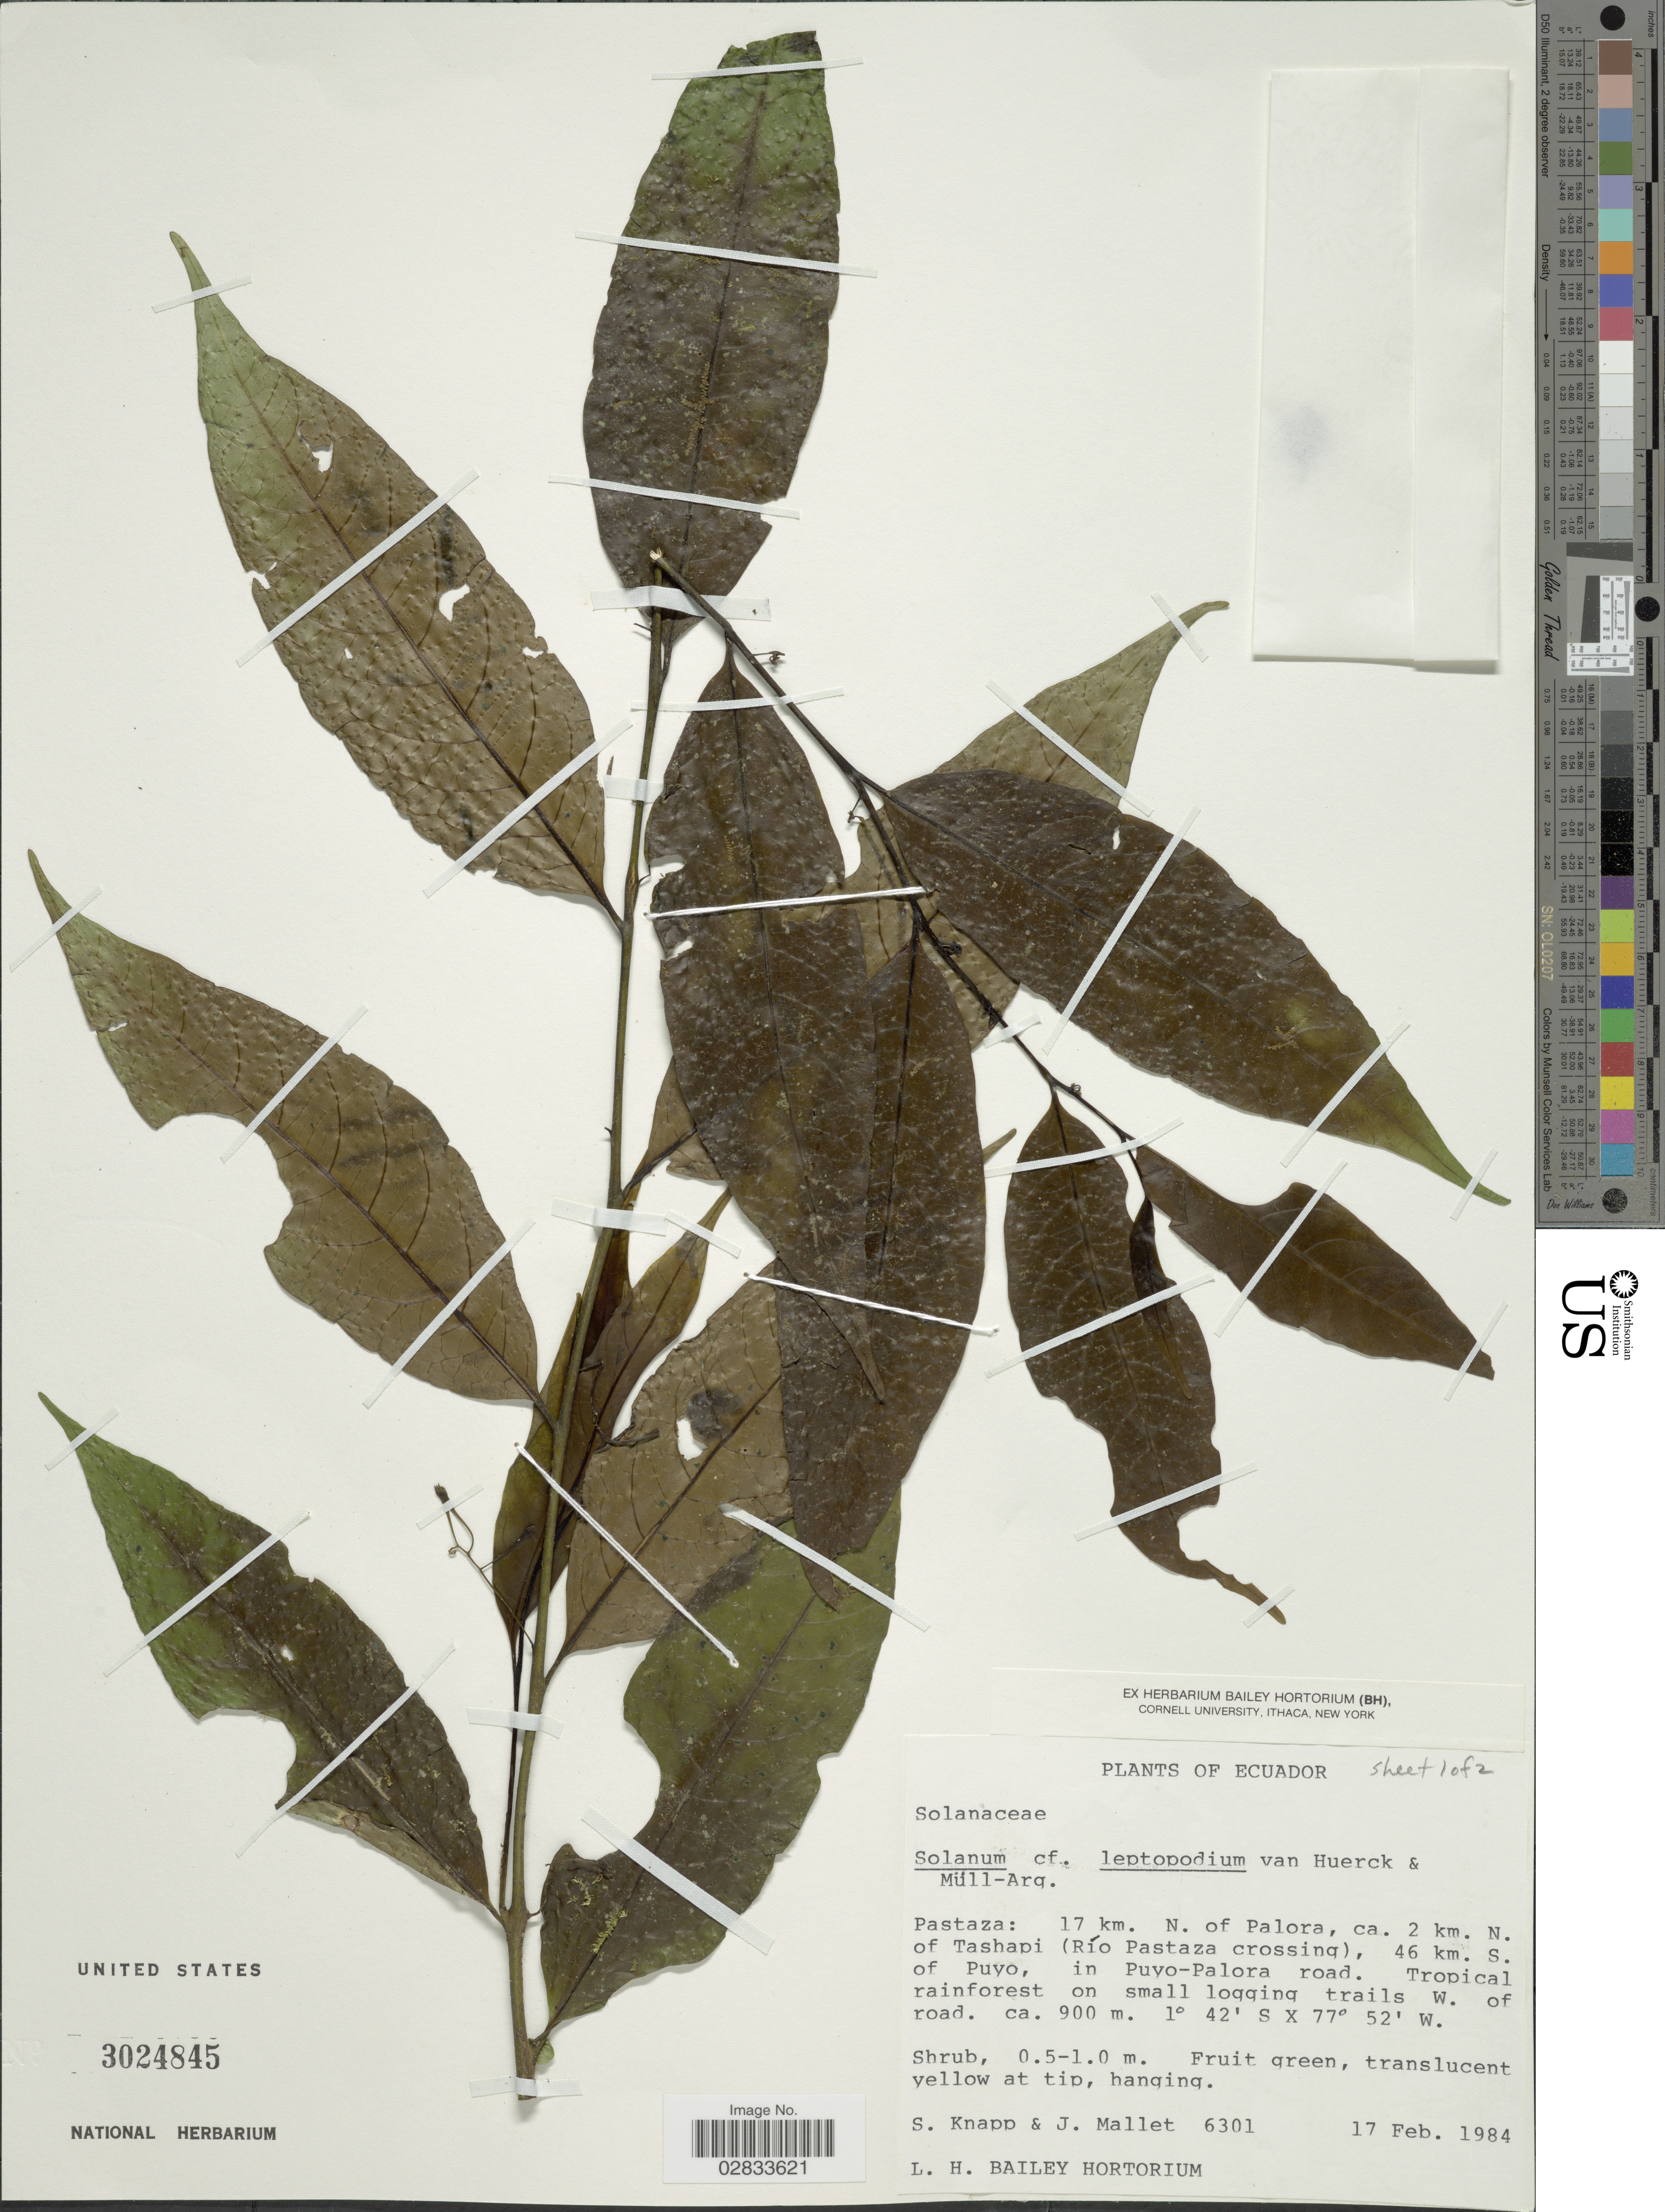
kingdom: Plantae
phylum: Tracheophyta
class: Magnoliopsida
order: Solanales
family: Solanaceae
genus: Solanum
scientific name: Solanum leptopodum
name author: Van Heurck & Müll. Arg.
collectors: S. Knapp & J. Mallet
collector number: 6301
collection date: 1984-02-17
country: Ecuador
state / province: Pastaza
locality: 17 km. N. of Palora, ca. 2 km. N. of Tashapi (Río Pastaza crossing), 46 km. S. of Puyo, in Puyo-Palora road. Tropical rainforest on small logging trails W. of road.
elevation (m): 900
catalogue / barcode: US 3024845